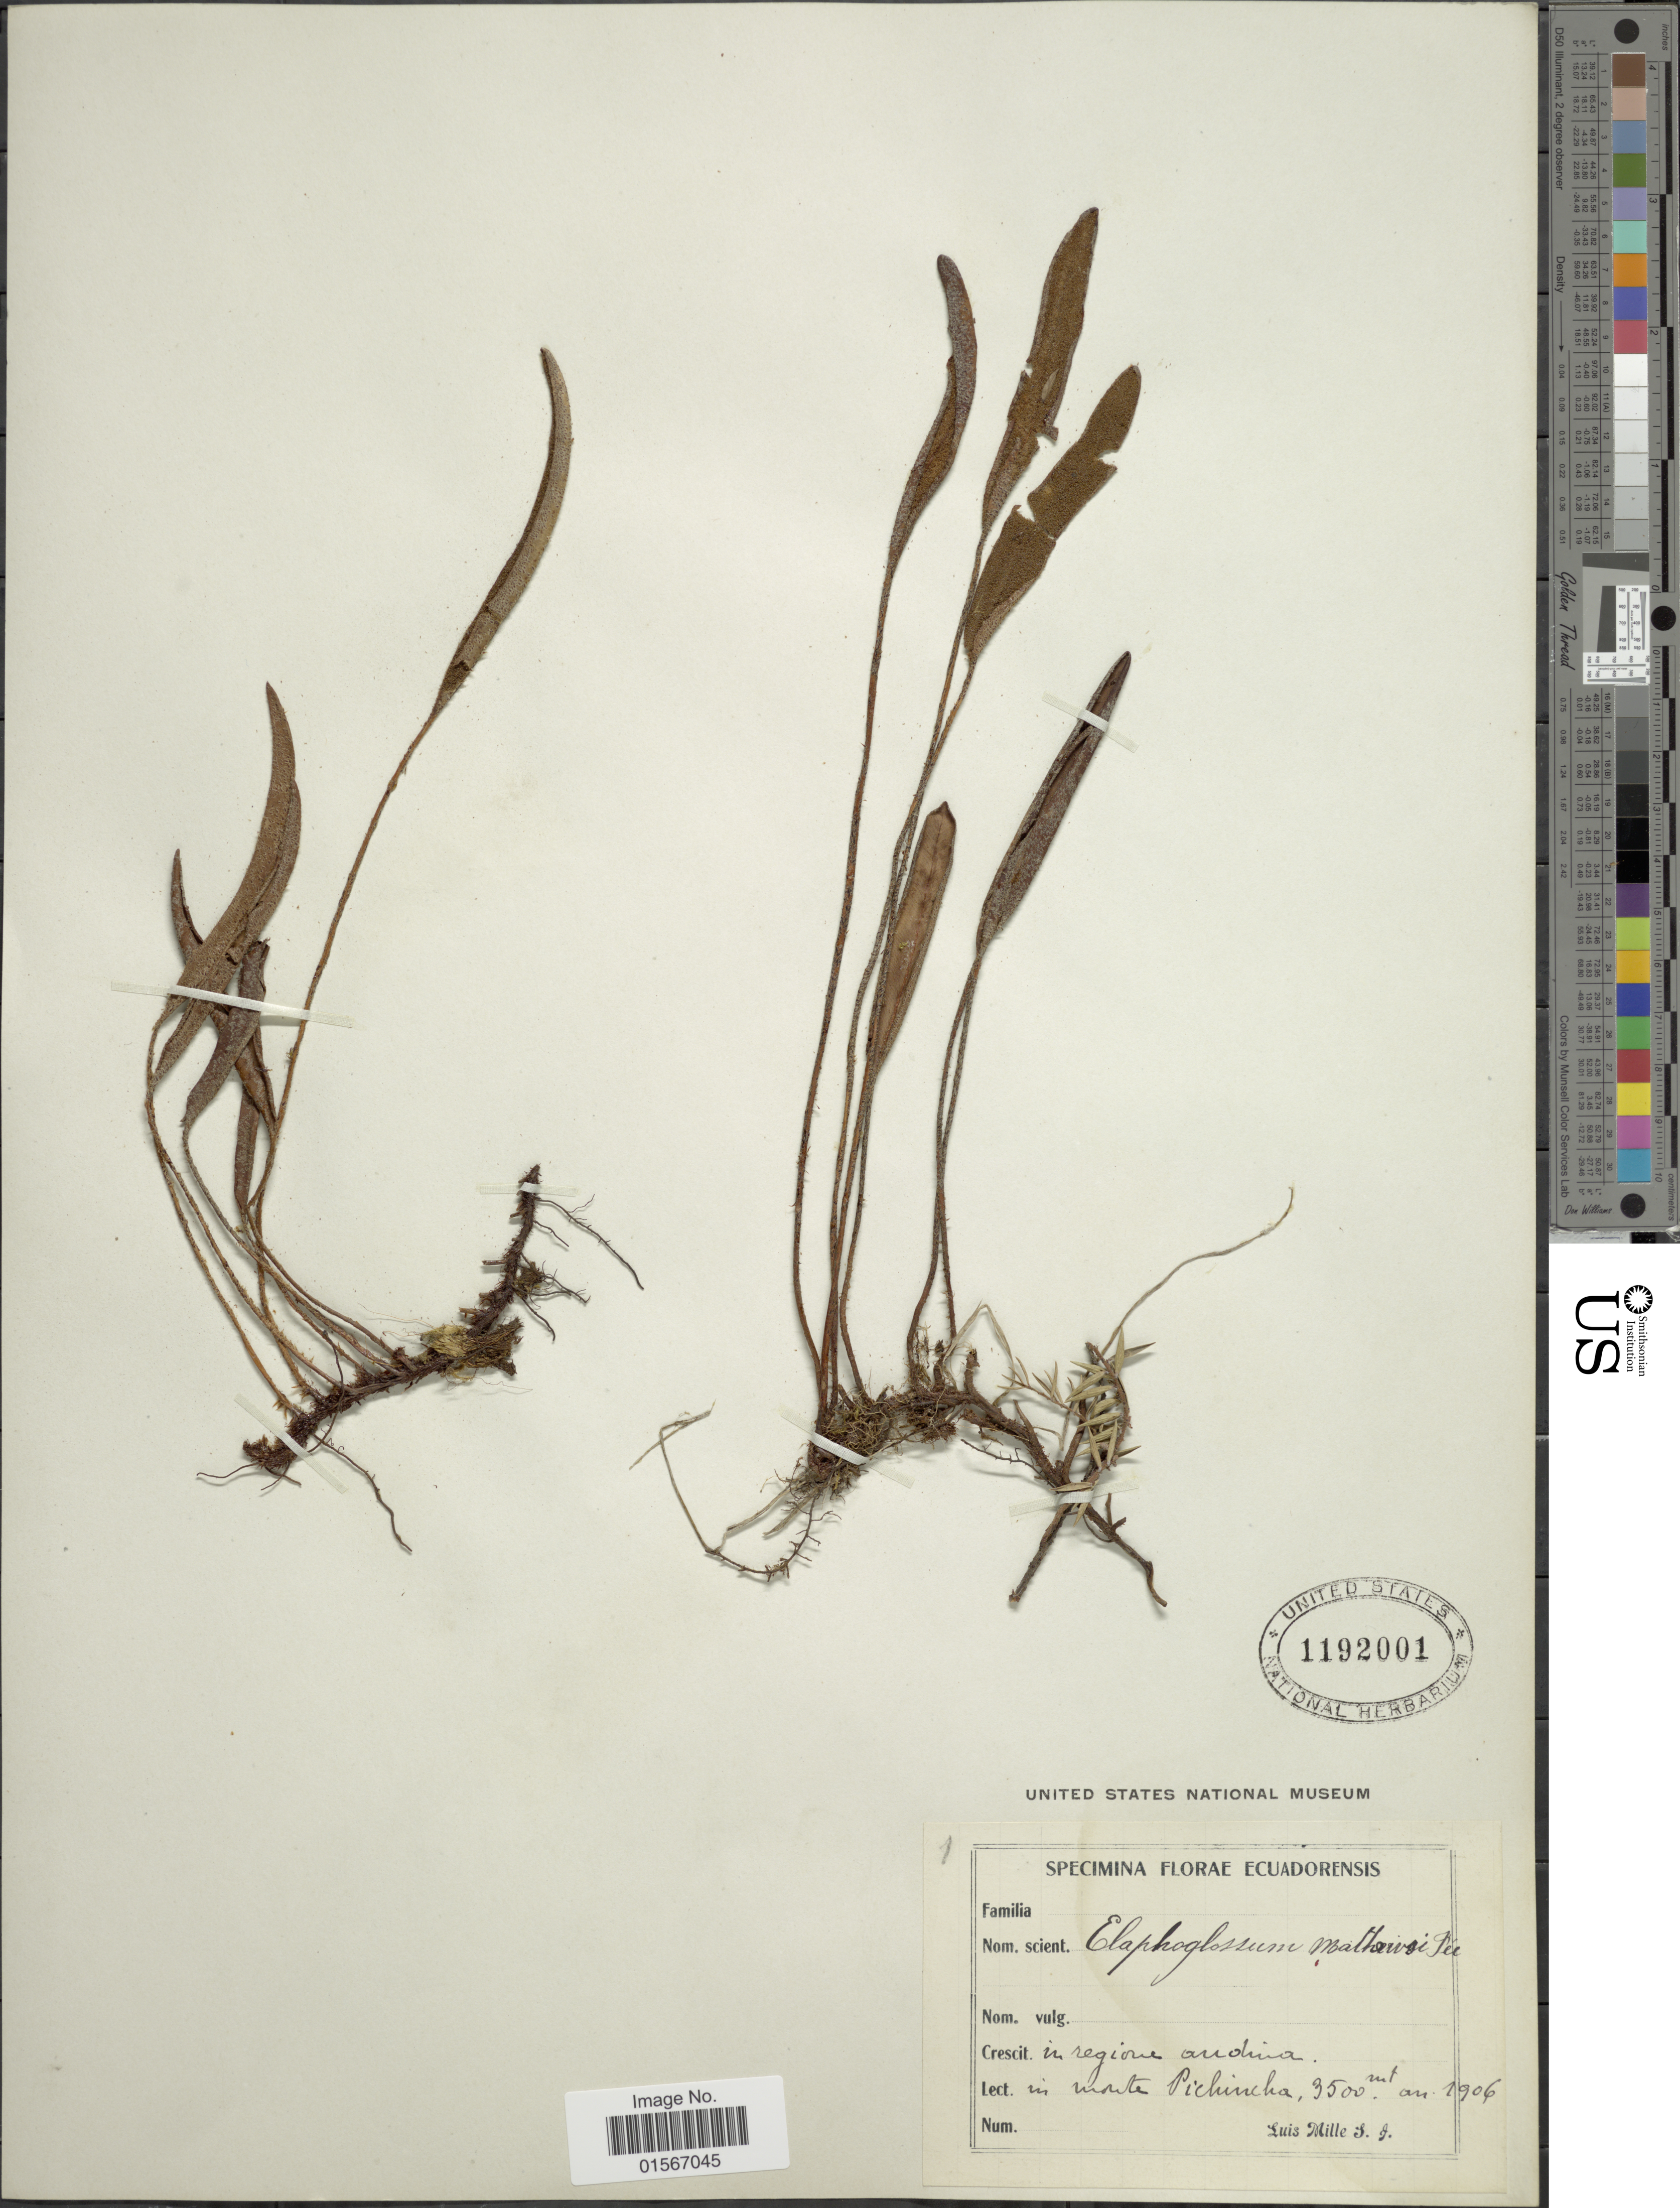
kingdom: Plantae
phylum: Tracheophyta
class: Polypodiopsida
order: Polypodiales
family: Dryopteridaceae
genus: Elaphoglossum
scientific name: Elaphoglossum mathewsii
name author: (Fée) T. Moore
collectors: L. Mille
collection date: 1906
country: Ecuador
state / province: Pichincha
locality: In regione andina in monte Pichincha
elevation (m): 3500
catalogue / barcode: US 1192001